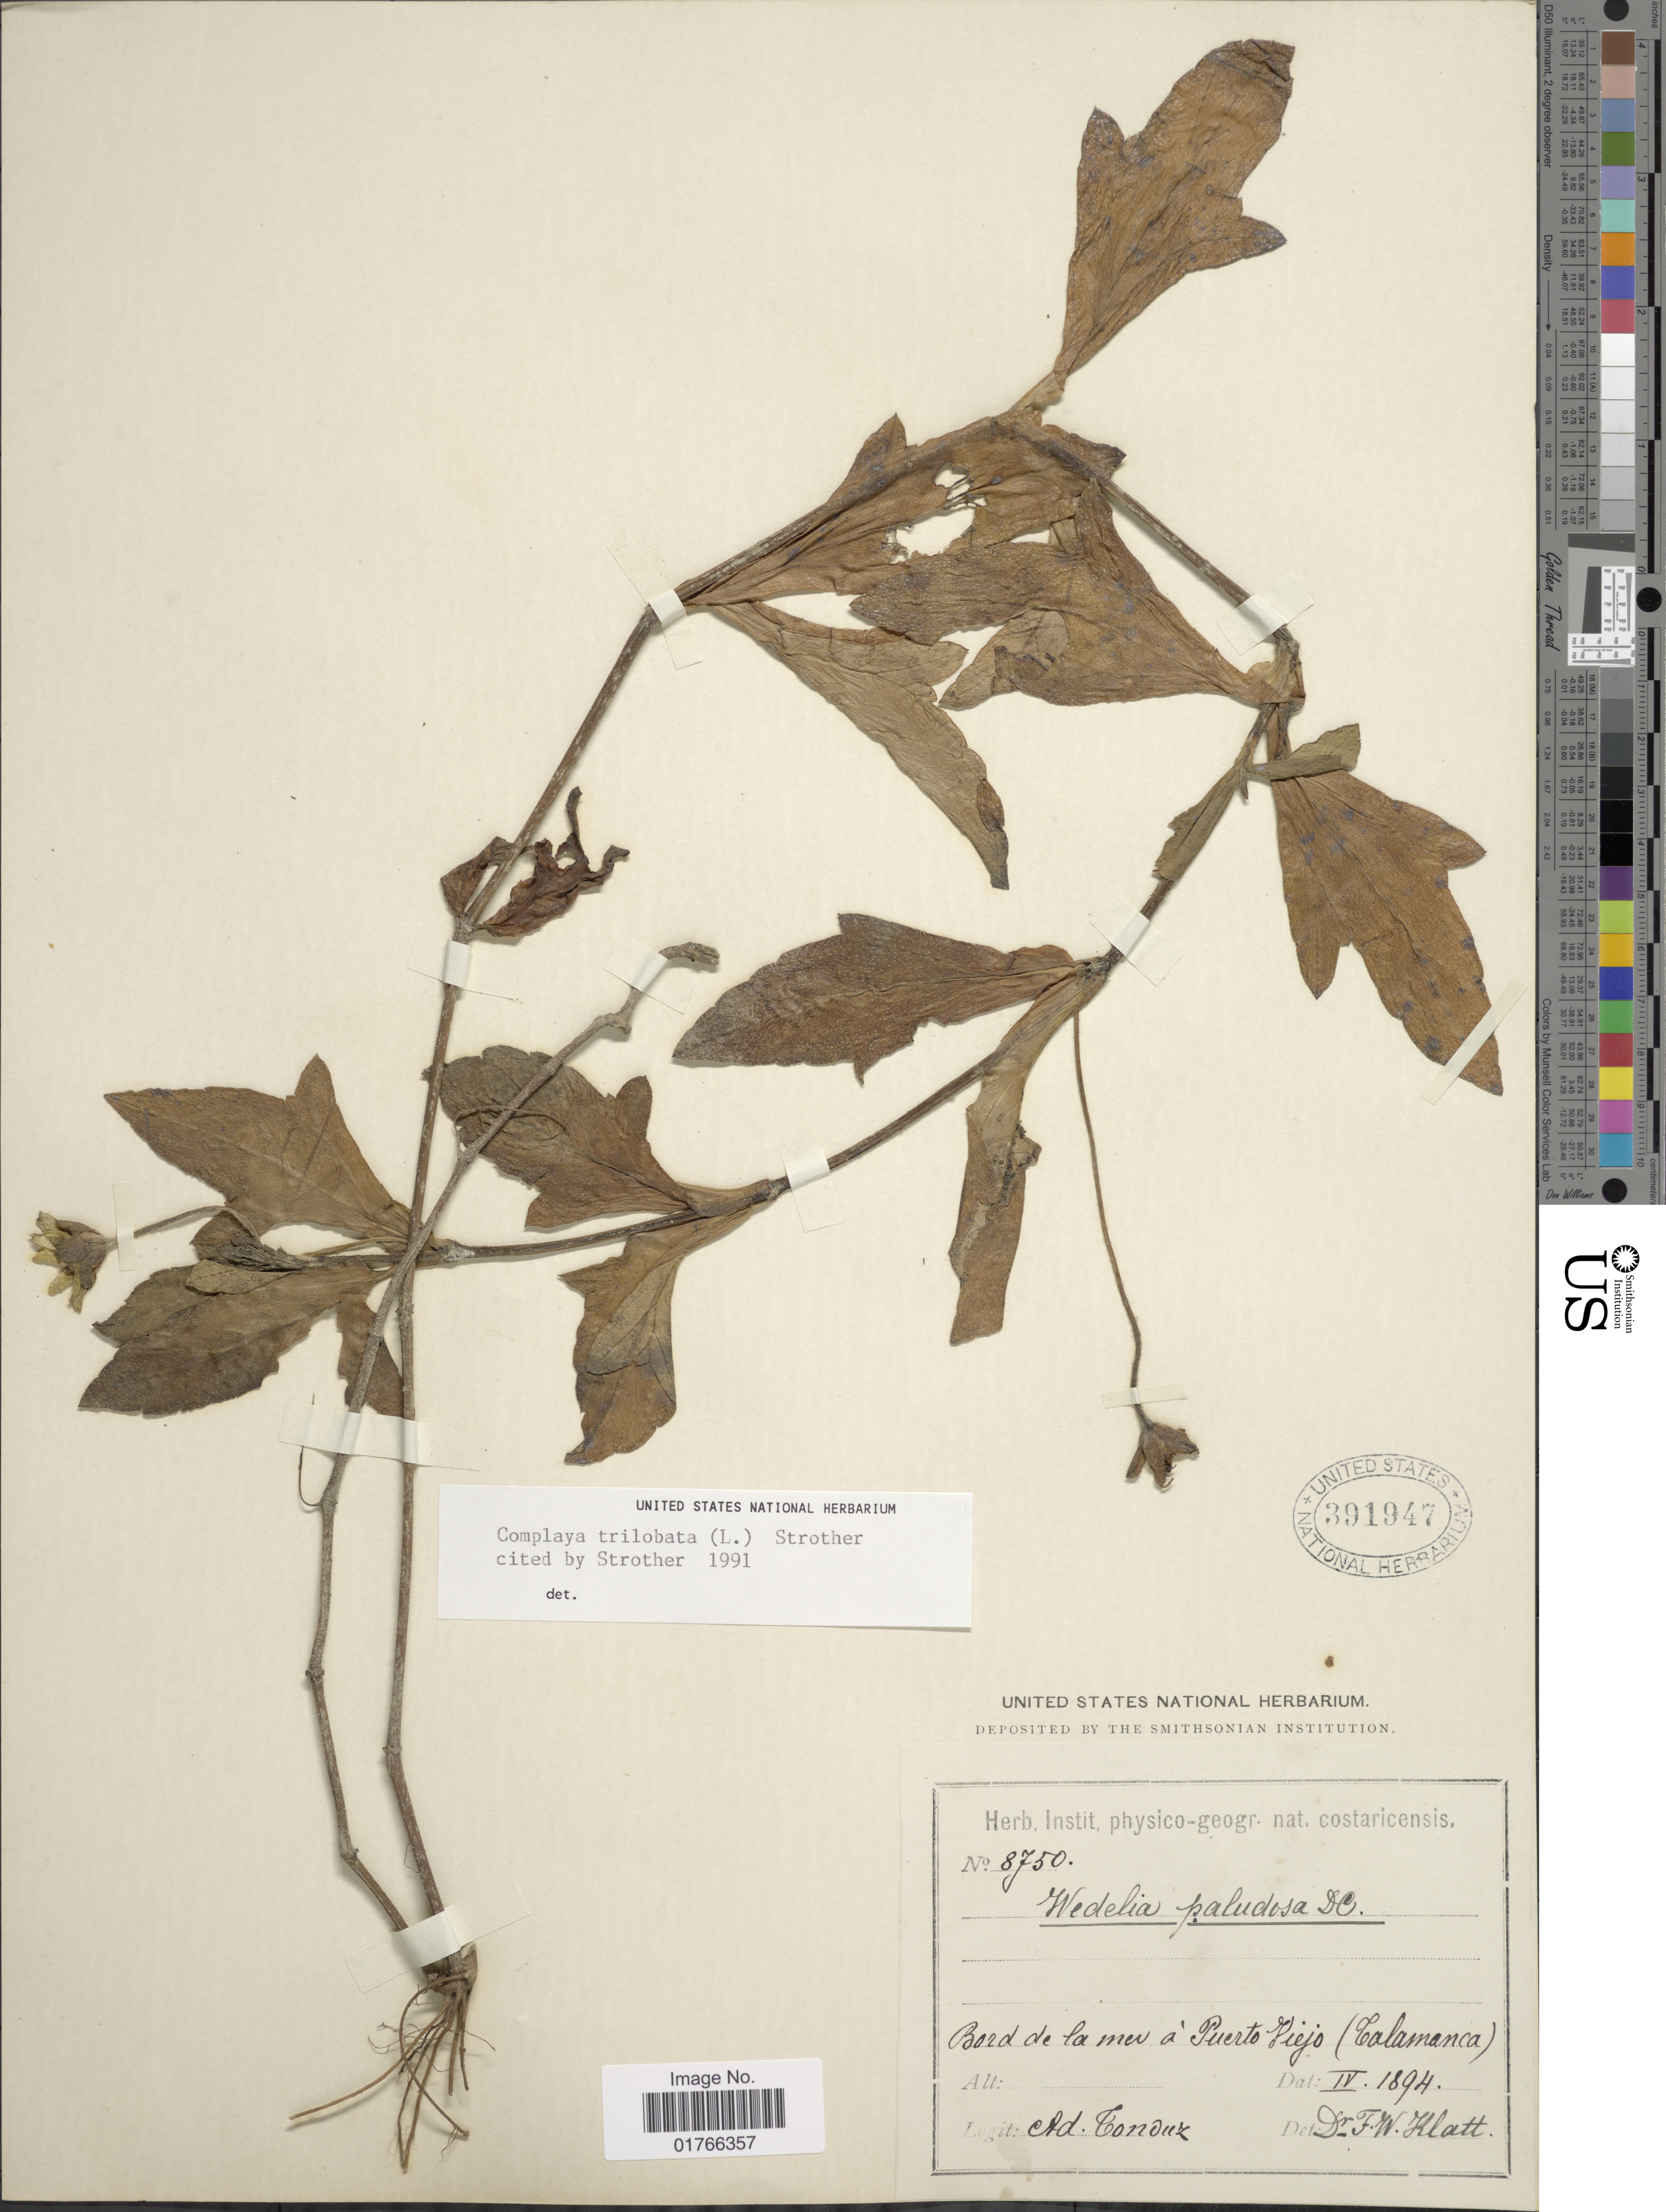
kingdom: Plantae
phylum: Tracheophyta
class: Magnoliopsida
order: Asterales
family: Asteraceae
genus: Sphagneticola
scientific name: Sphagneticola trilobata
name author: (L.) Pruski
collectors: A. Tonduz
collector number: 8750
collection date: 1894-04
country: Costa Rica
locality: bord de la mer à Puerto Viejo (Talamanca)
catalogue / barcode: US 391947